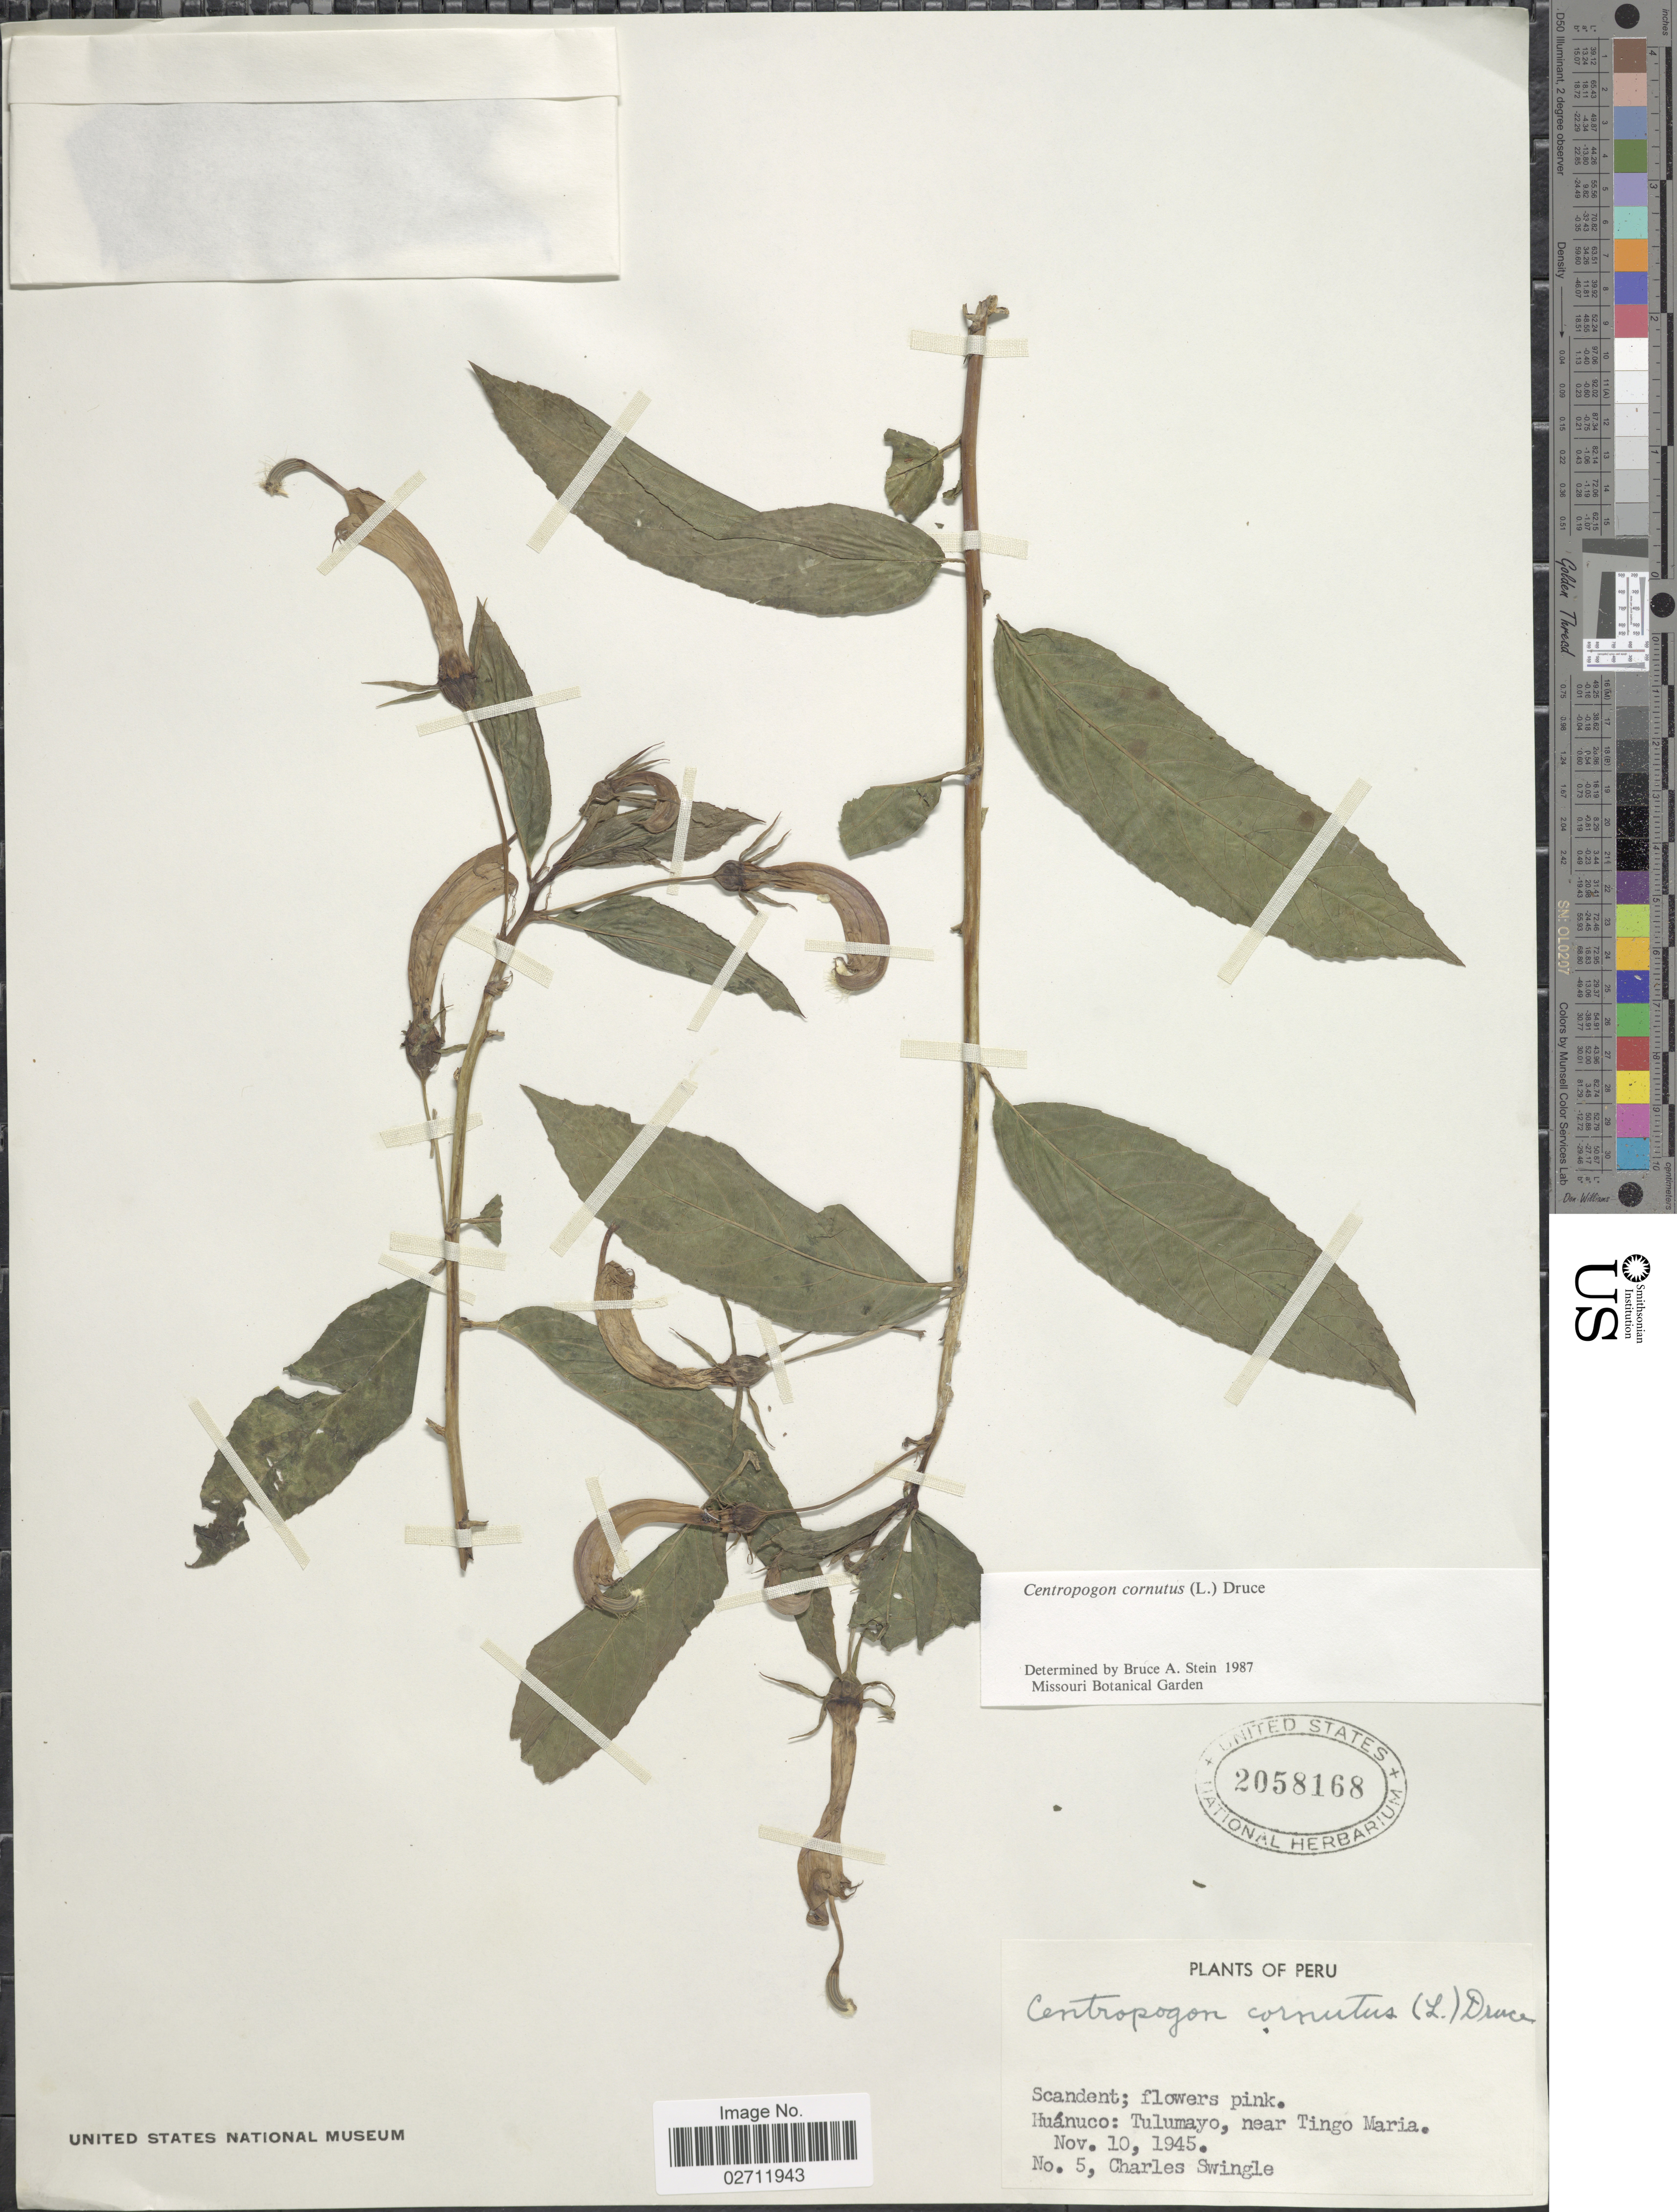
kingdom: Plantae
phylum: Tracheophyta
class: Magnoliopsida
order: Asterales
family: Campanulaceae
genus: Centropogon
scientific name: Centropogon cornutus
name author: (L.) Druce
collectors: C. Swingle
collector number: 5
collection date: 1945-11-10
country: Peru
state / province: Huánuco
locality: Tulumayo, near Tingo Maria.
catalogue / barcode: US 2058168